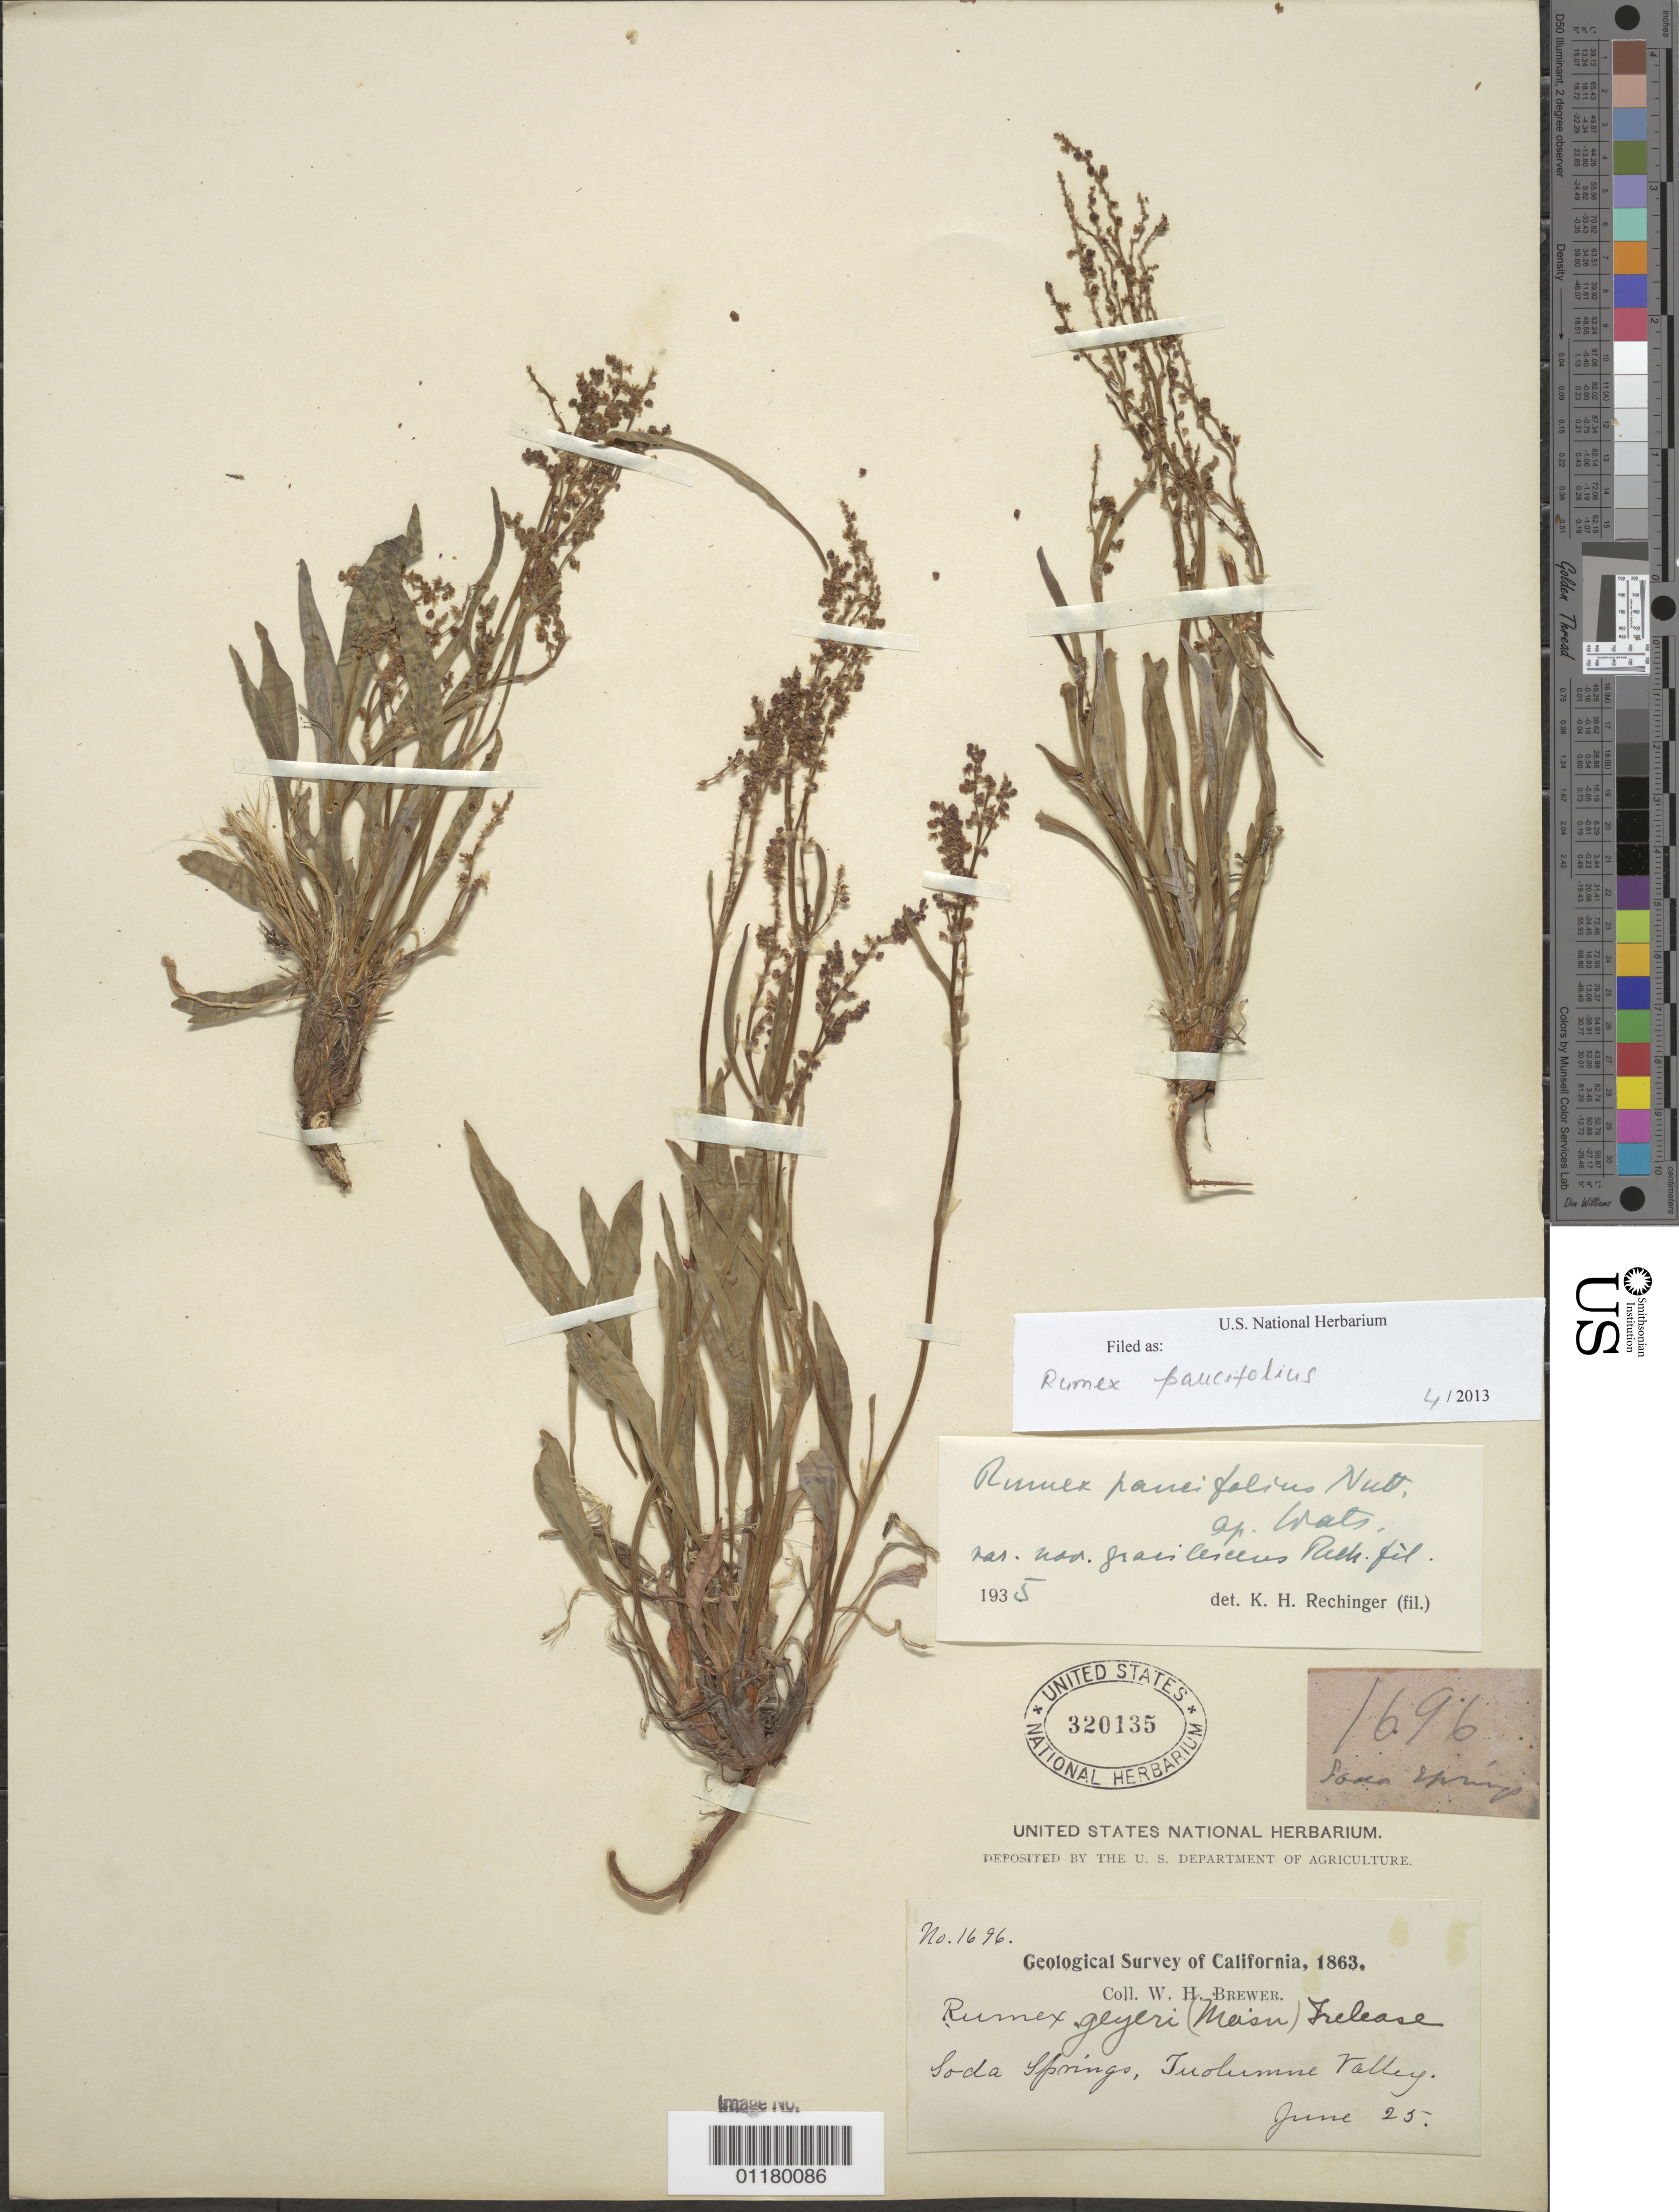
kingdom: Plantae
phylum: Tracheophyta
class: Magnoliopsida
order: Caryophyllales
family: Polygonaceae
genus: Rumex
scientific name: Rumex paucifolius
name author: Nutt.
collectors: W. H. Brewer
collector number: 1696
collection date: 1863-06-26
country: United States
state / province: California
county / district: Tuolumne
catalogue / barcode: US 320135